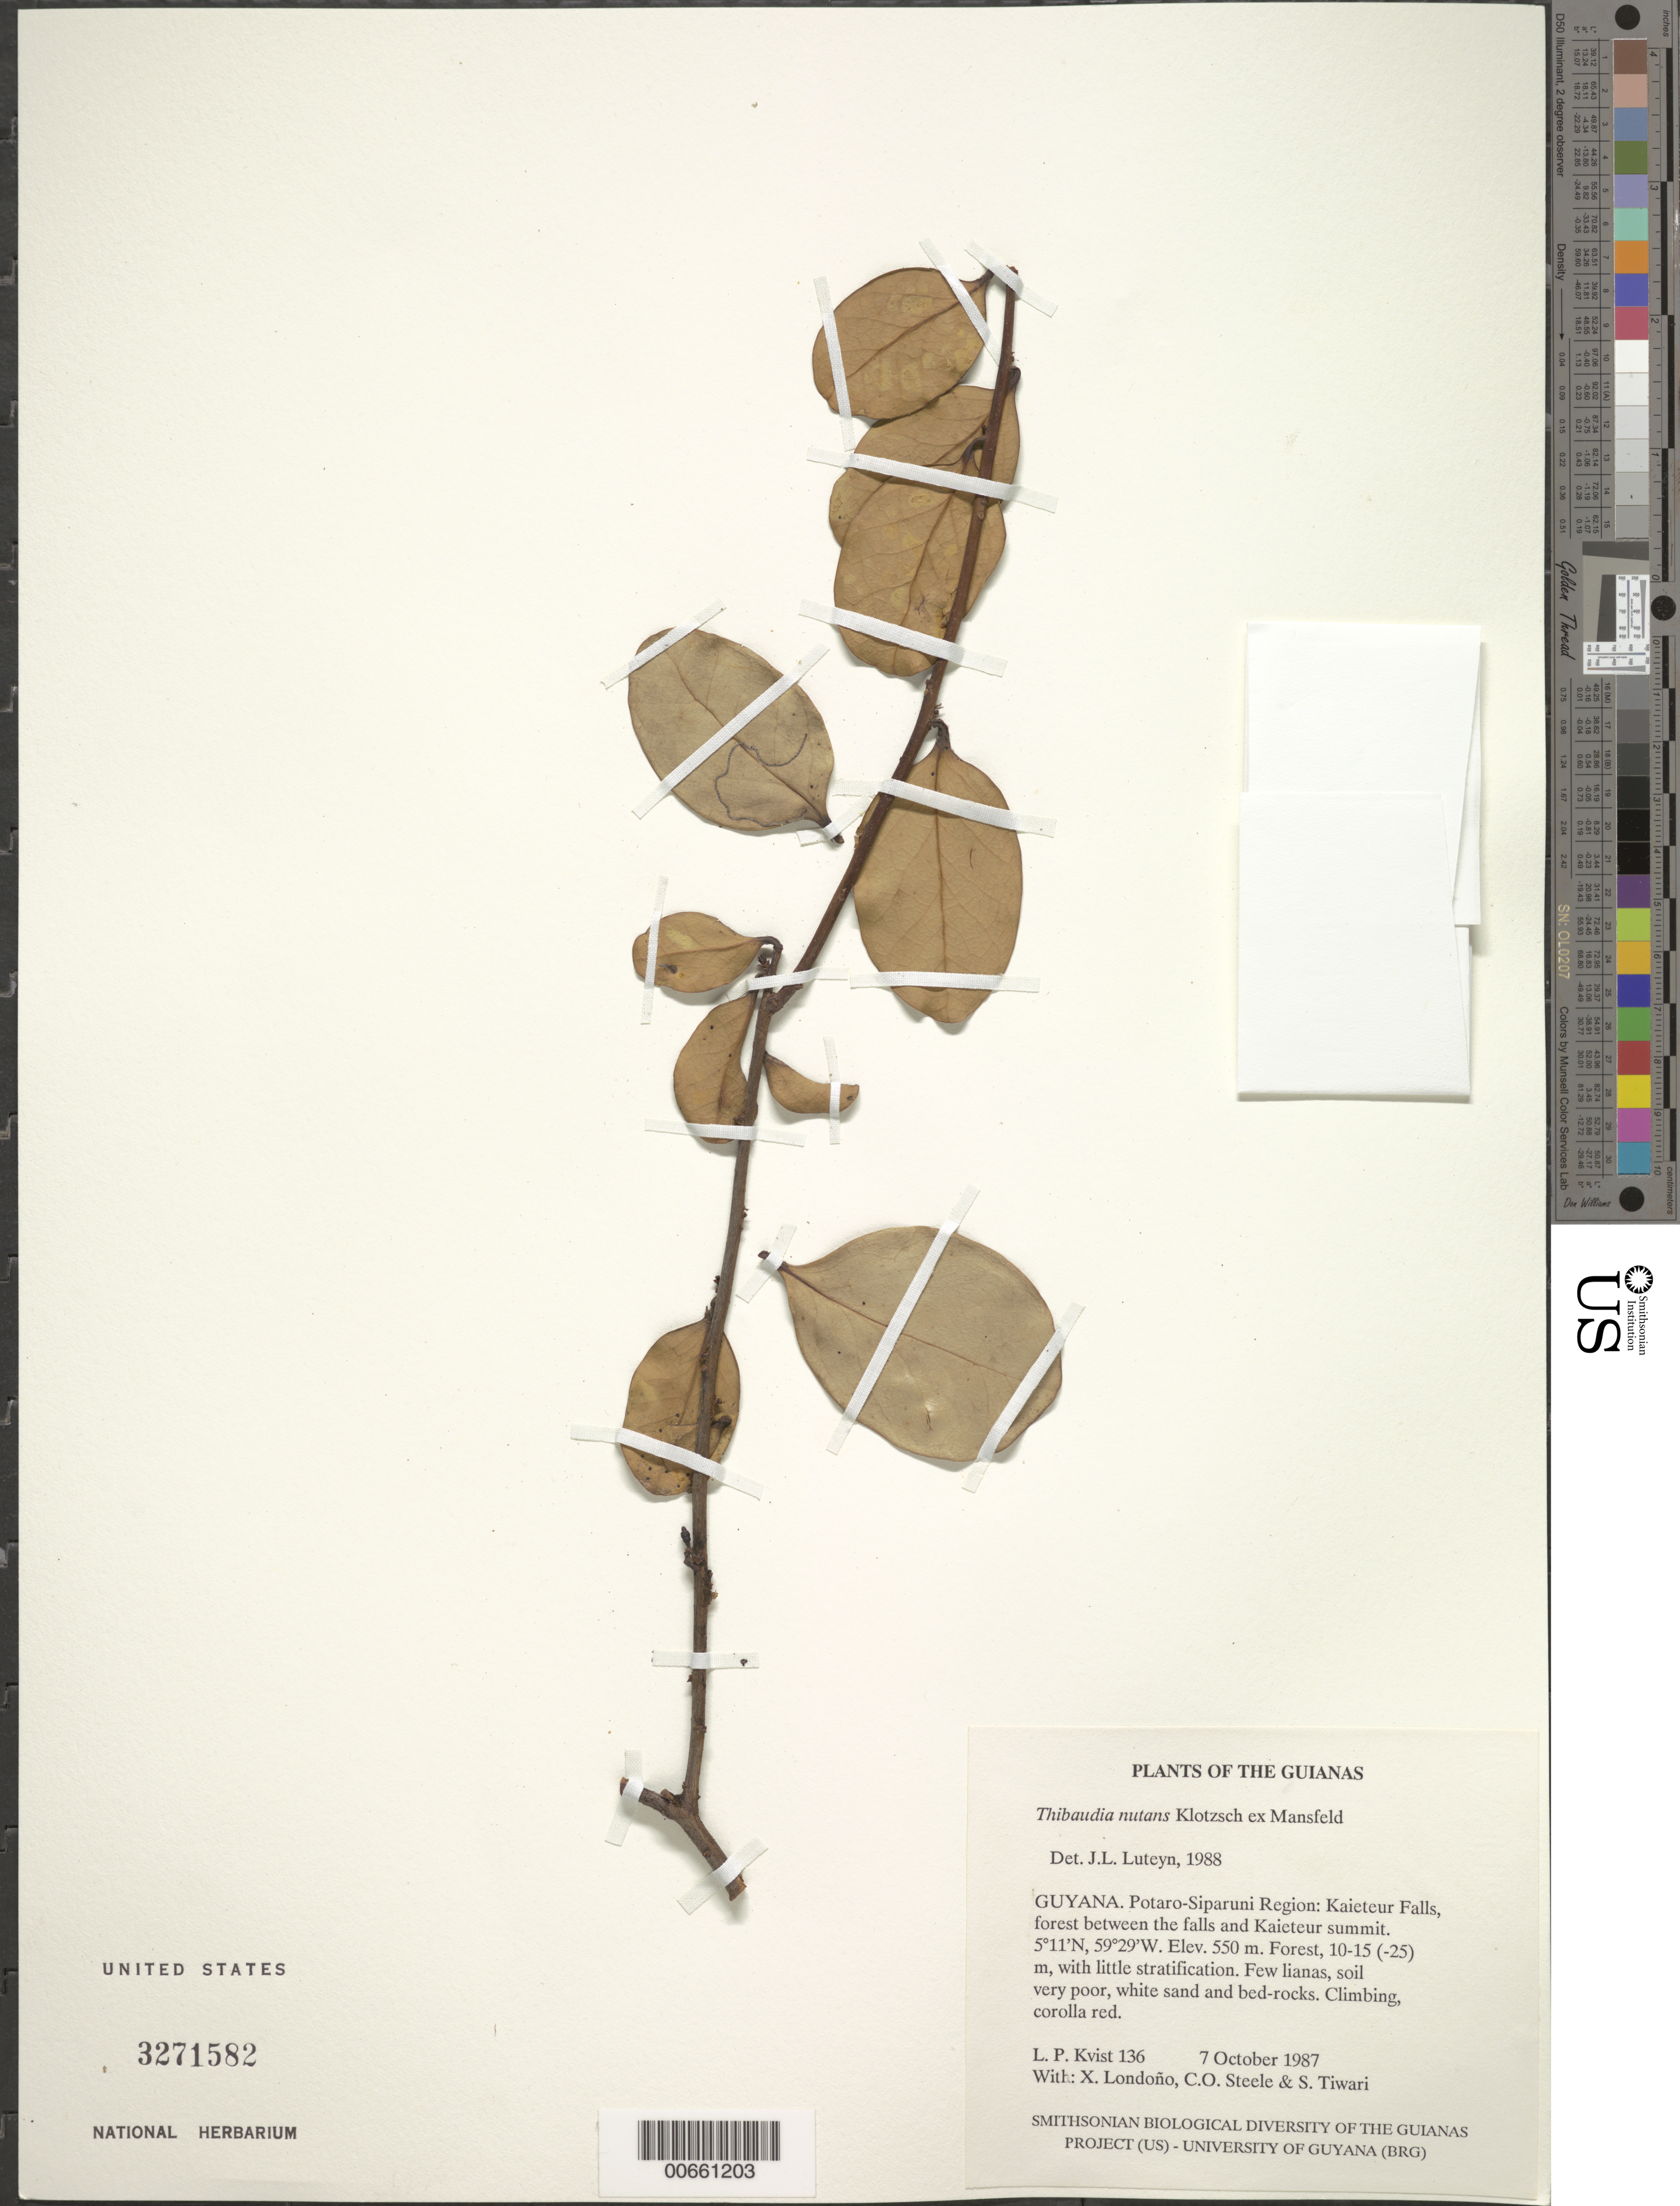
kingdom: Plantae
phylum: Tracheophyta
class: Magnoliopsida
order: Ericales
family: Ericaceae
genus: Thibaudia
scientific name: Thibaudia nutans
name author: Klotzsch ex Mansf.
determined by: Luteyn, J. L.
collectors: L. P. Kvist, X. Londoño, O. C. Steele & S. Tiwari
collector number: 136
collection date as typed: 7 October 1987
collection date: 1987-10-07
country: Guyana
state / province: Potaro-Siparuni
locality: Kaieteur Falls, between the falls and Kaieteur summit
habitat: Forest, 10-15 (-25) m, with little stratification. Few lianas, soil very poor, white sand and bed-rocks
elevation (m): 550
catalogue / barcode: US 3271582